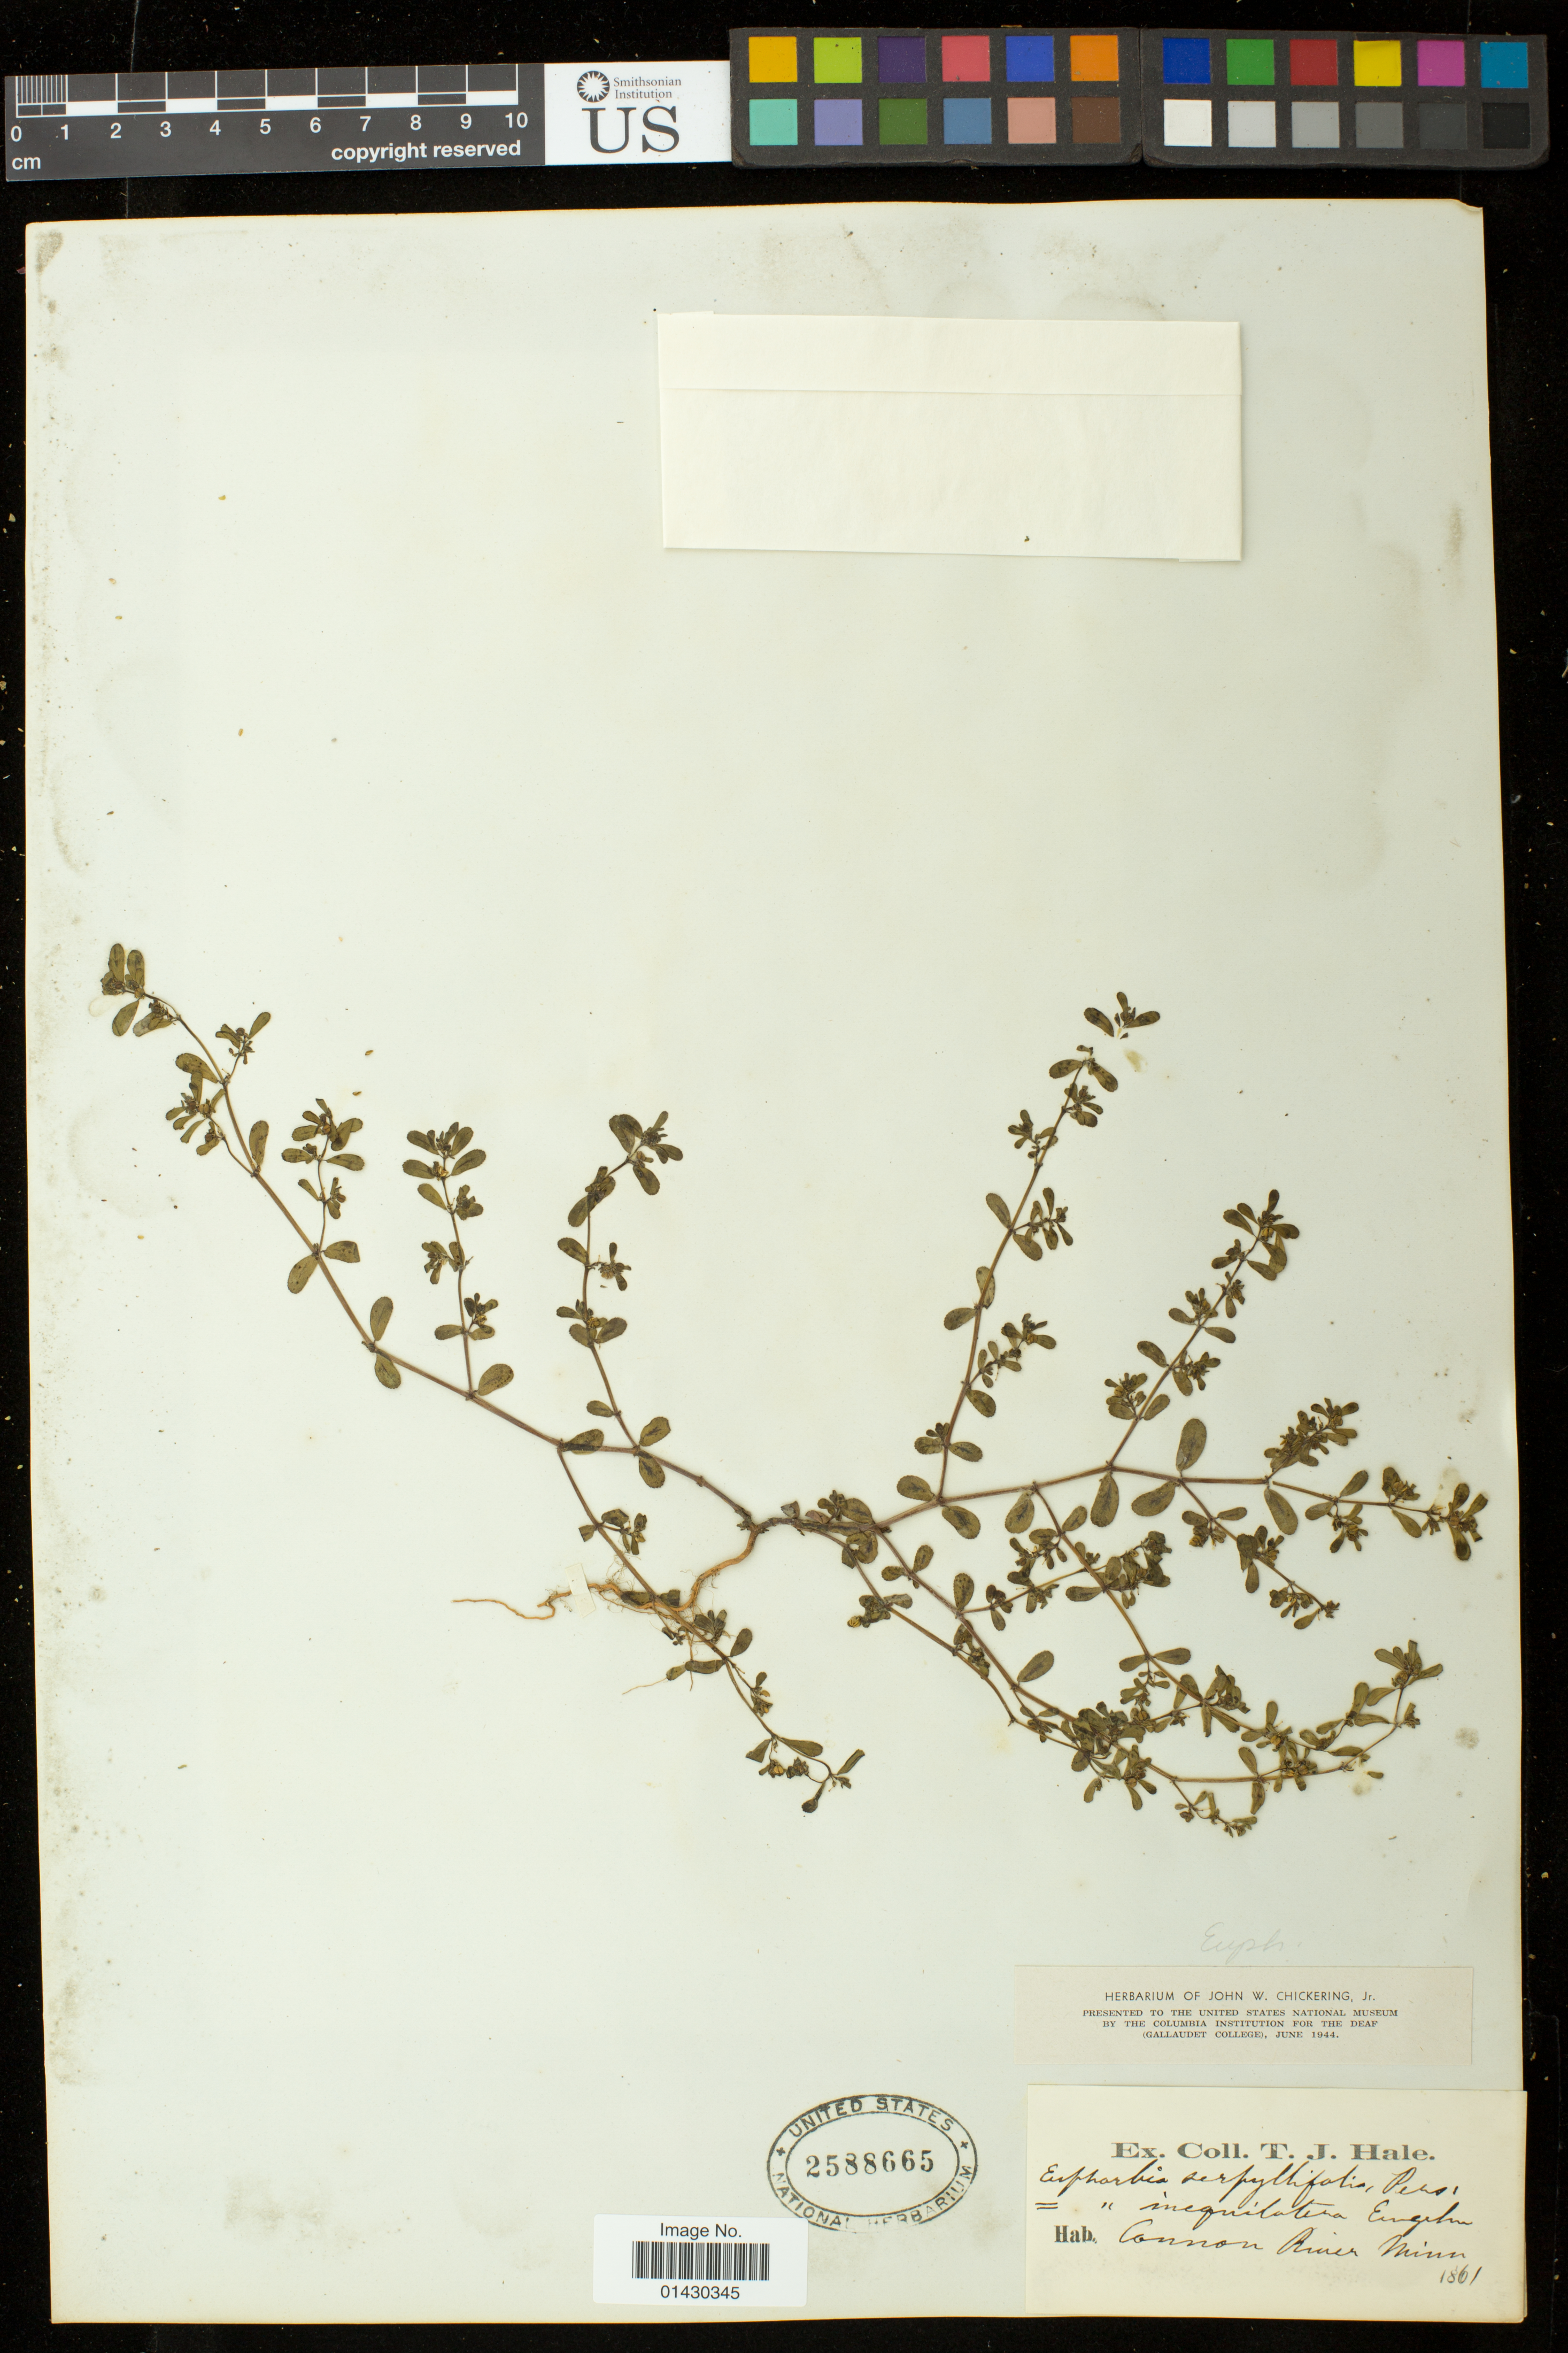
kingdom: Plantae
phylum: Tracheophyta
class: Magnoliopsida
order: Malpighiales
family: Euphorbiaceae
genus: Euphorbia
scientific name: Euphorbia serpillifolia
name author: Pers.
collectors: T. Hale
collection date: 1861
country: United States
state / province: Minnesota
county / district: Goodhue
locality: Cannon River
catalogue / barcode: US 2588665